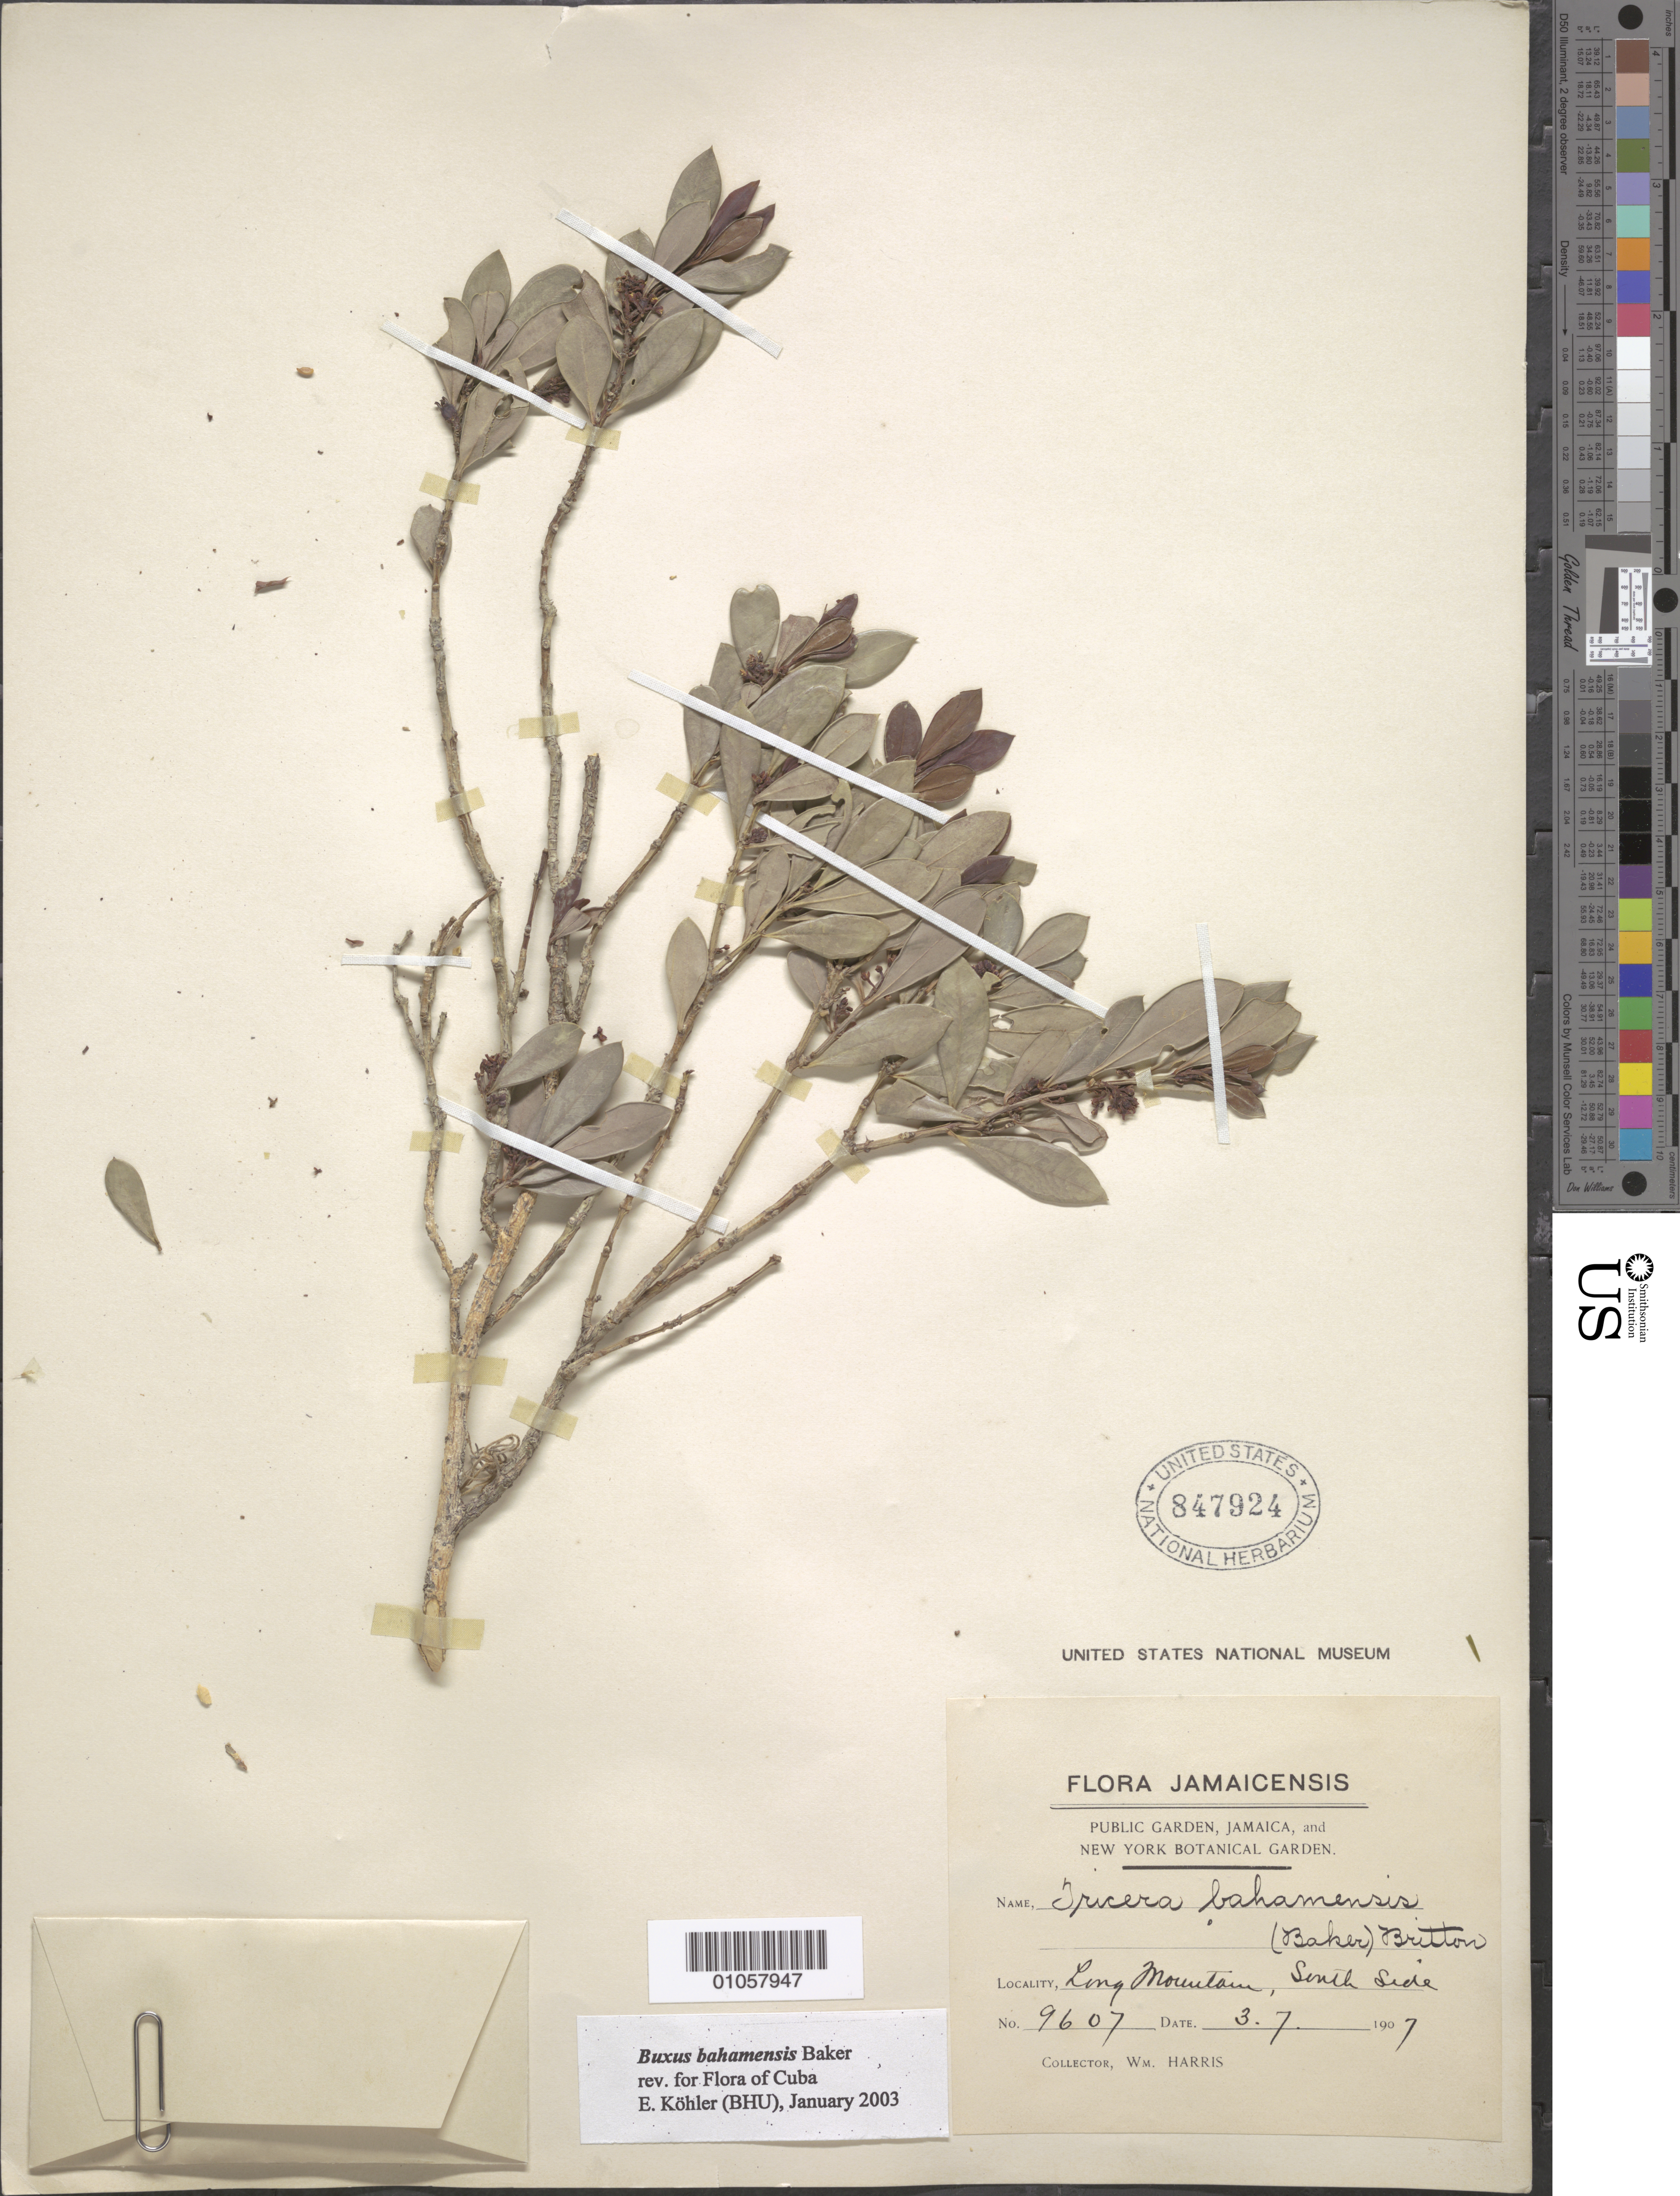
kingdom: Plantae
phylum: Tracheophyta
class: Magnoliopsida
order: Buxales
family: Buxaceae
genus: Buxus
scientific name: Buxus bahamensis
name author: Baker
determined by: Kohler, E.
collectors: W. Harris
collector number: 9607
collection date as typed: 30 Jul 1907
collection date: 1907-07-30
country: Jamaica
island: Jamaica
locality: Long Mountain, south side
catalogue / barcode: US 847924